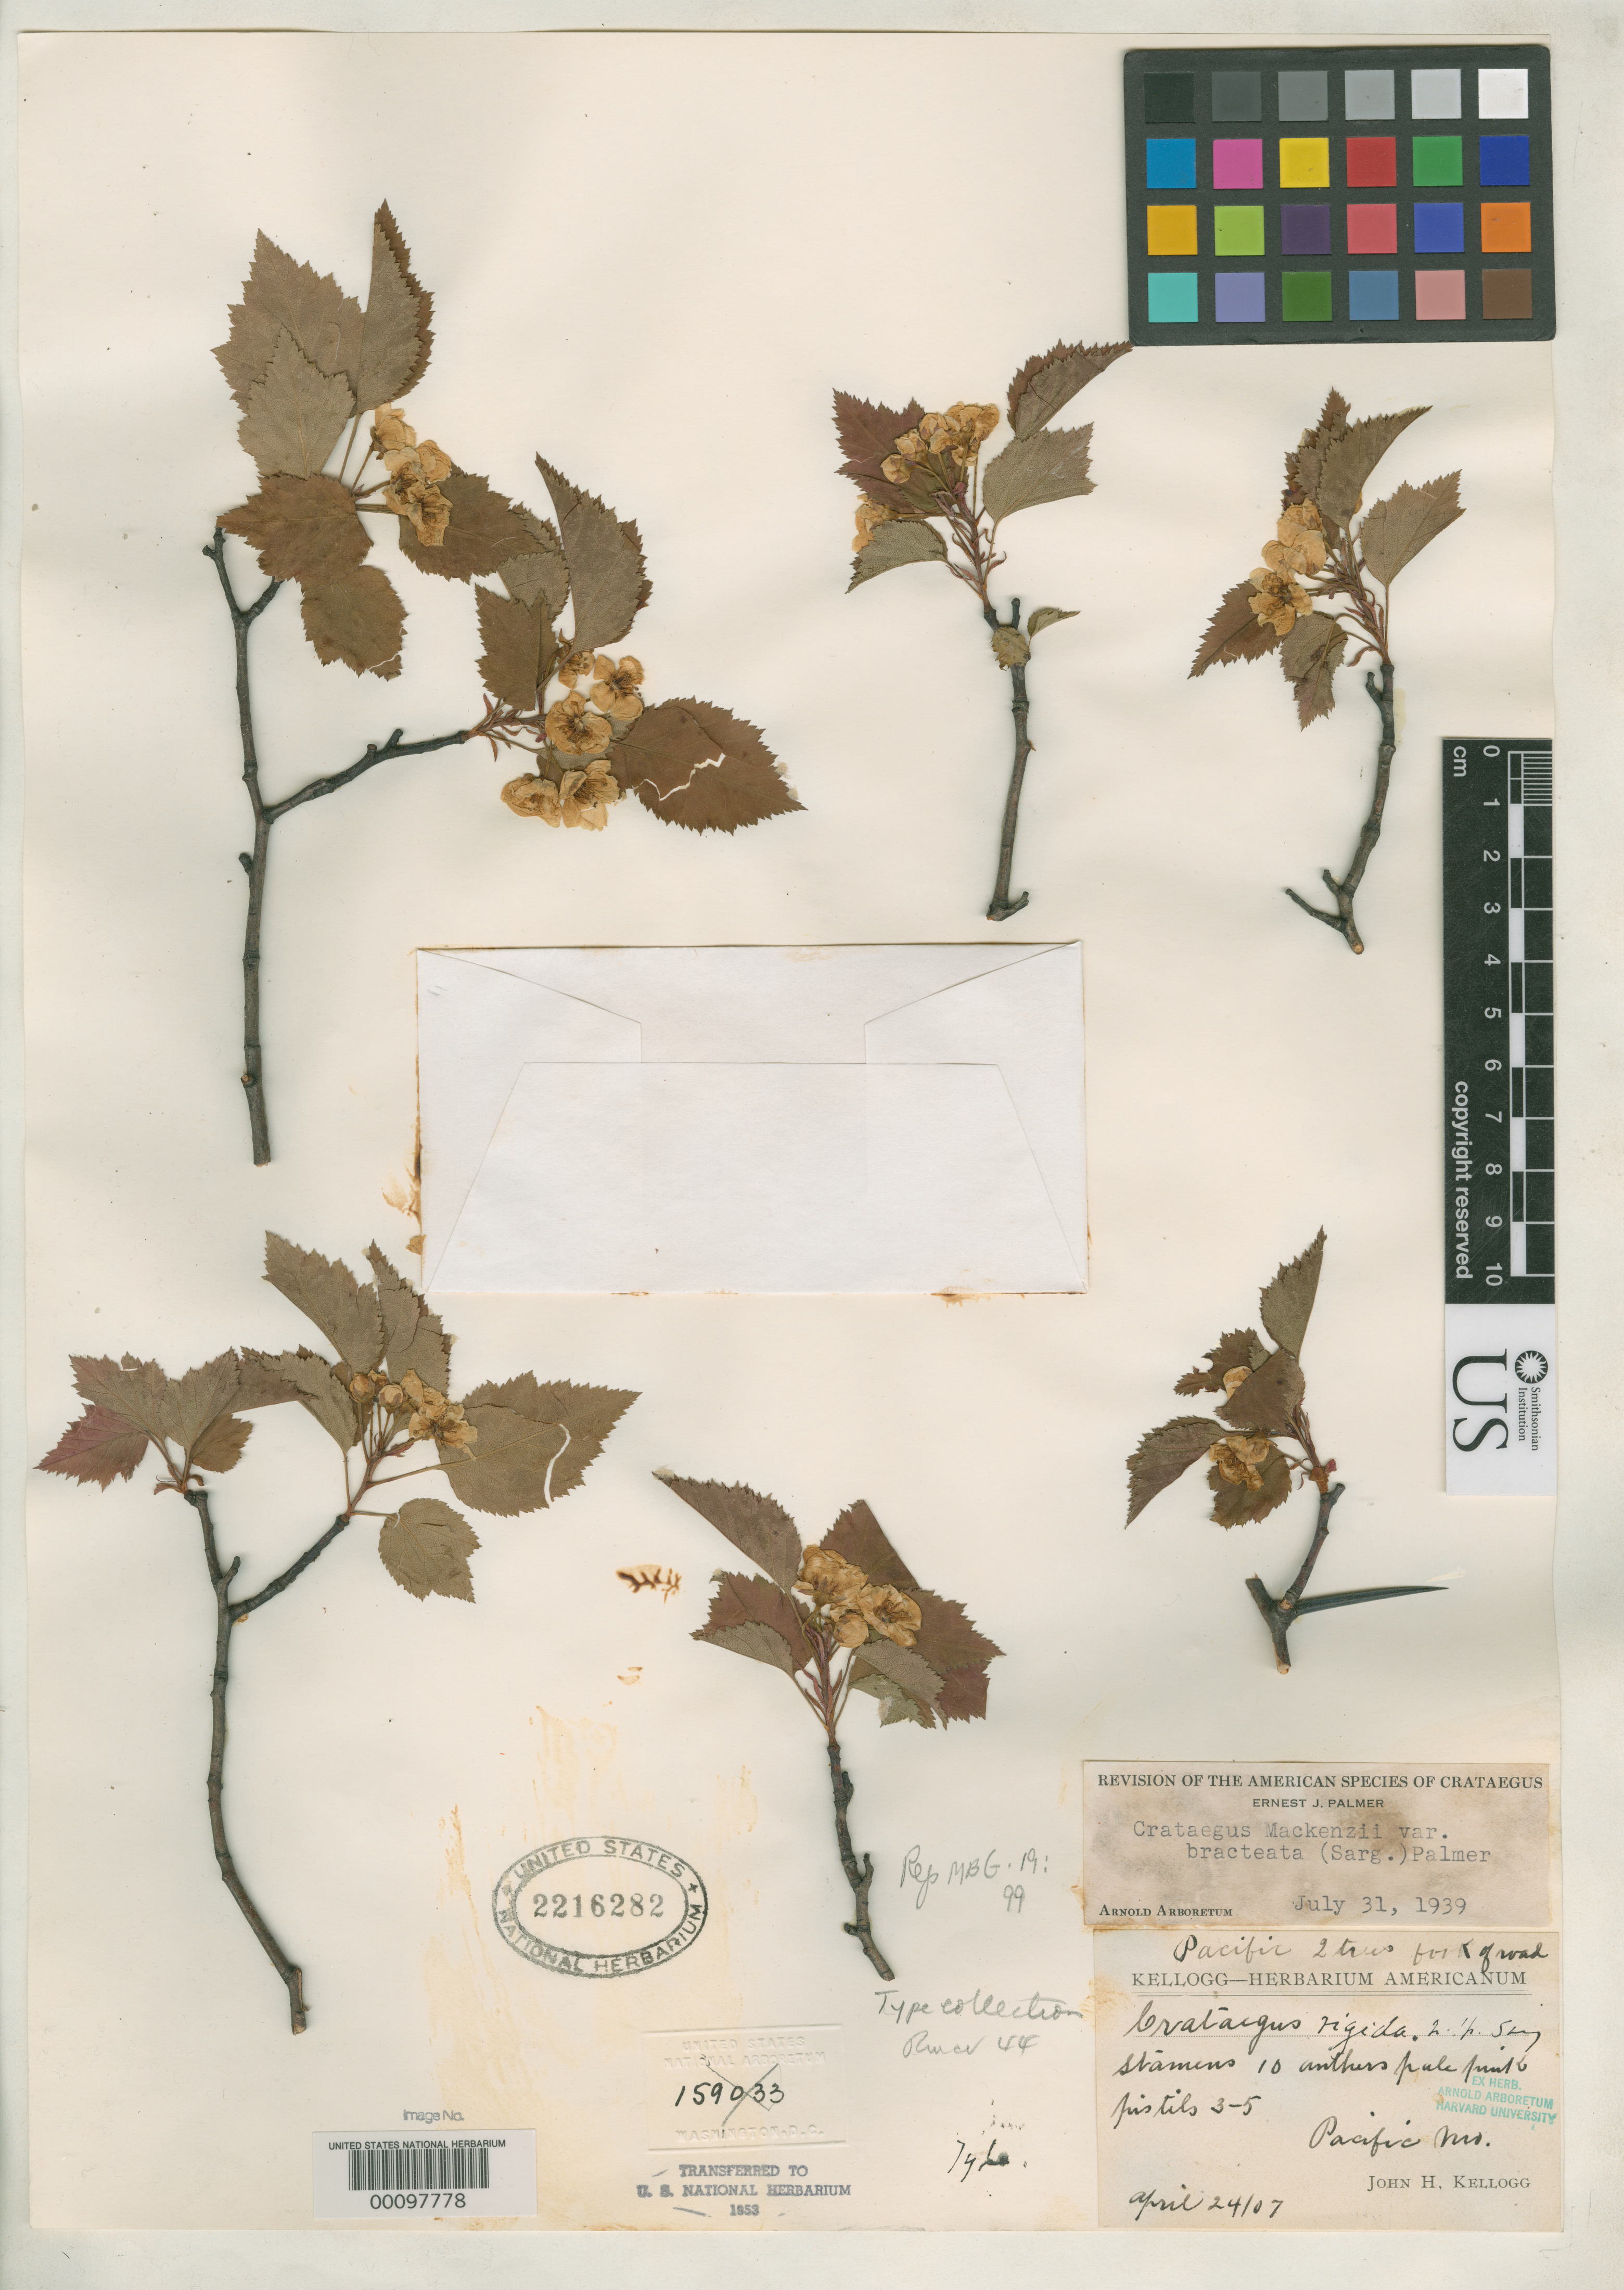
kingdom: Plantae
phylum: Tracheophyta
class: Magnoliopsida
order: Rosales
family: Rosaceae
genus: Crataegus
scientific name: Crataegus rigida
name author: Sarg.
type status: Isotype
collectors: J. H. Kellogg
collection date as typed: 24 Apr 1907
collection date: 1907-04-24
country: United States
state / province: Missouri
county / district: Franklin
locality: Pacific.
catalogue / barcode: US 2216282